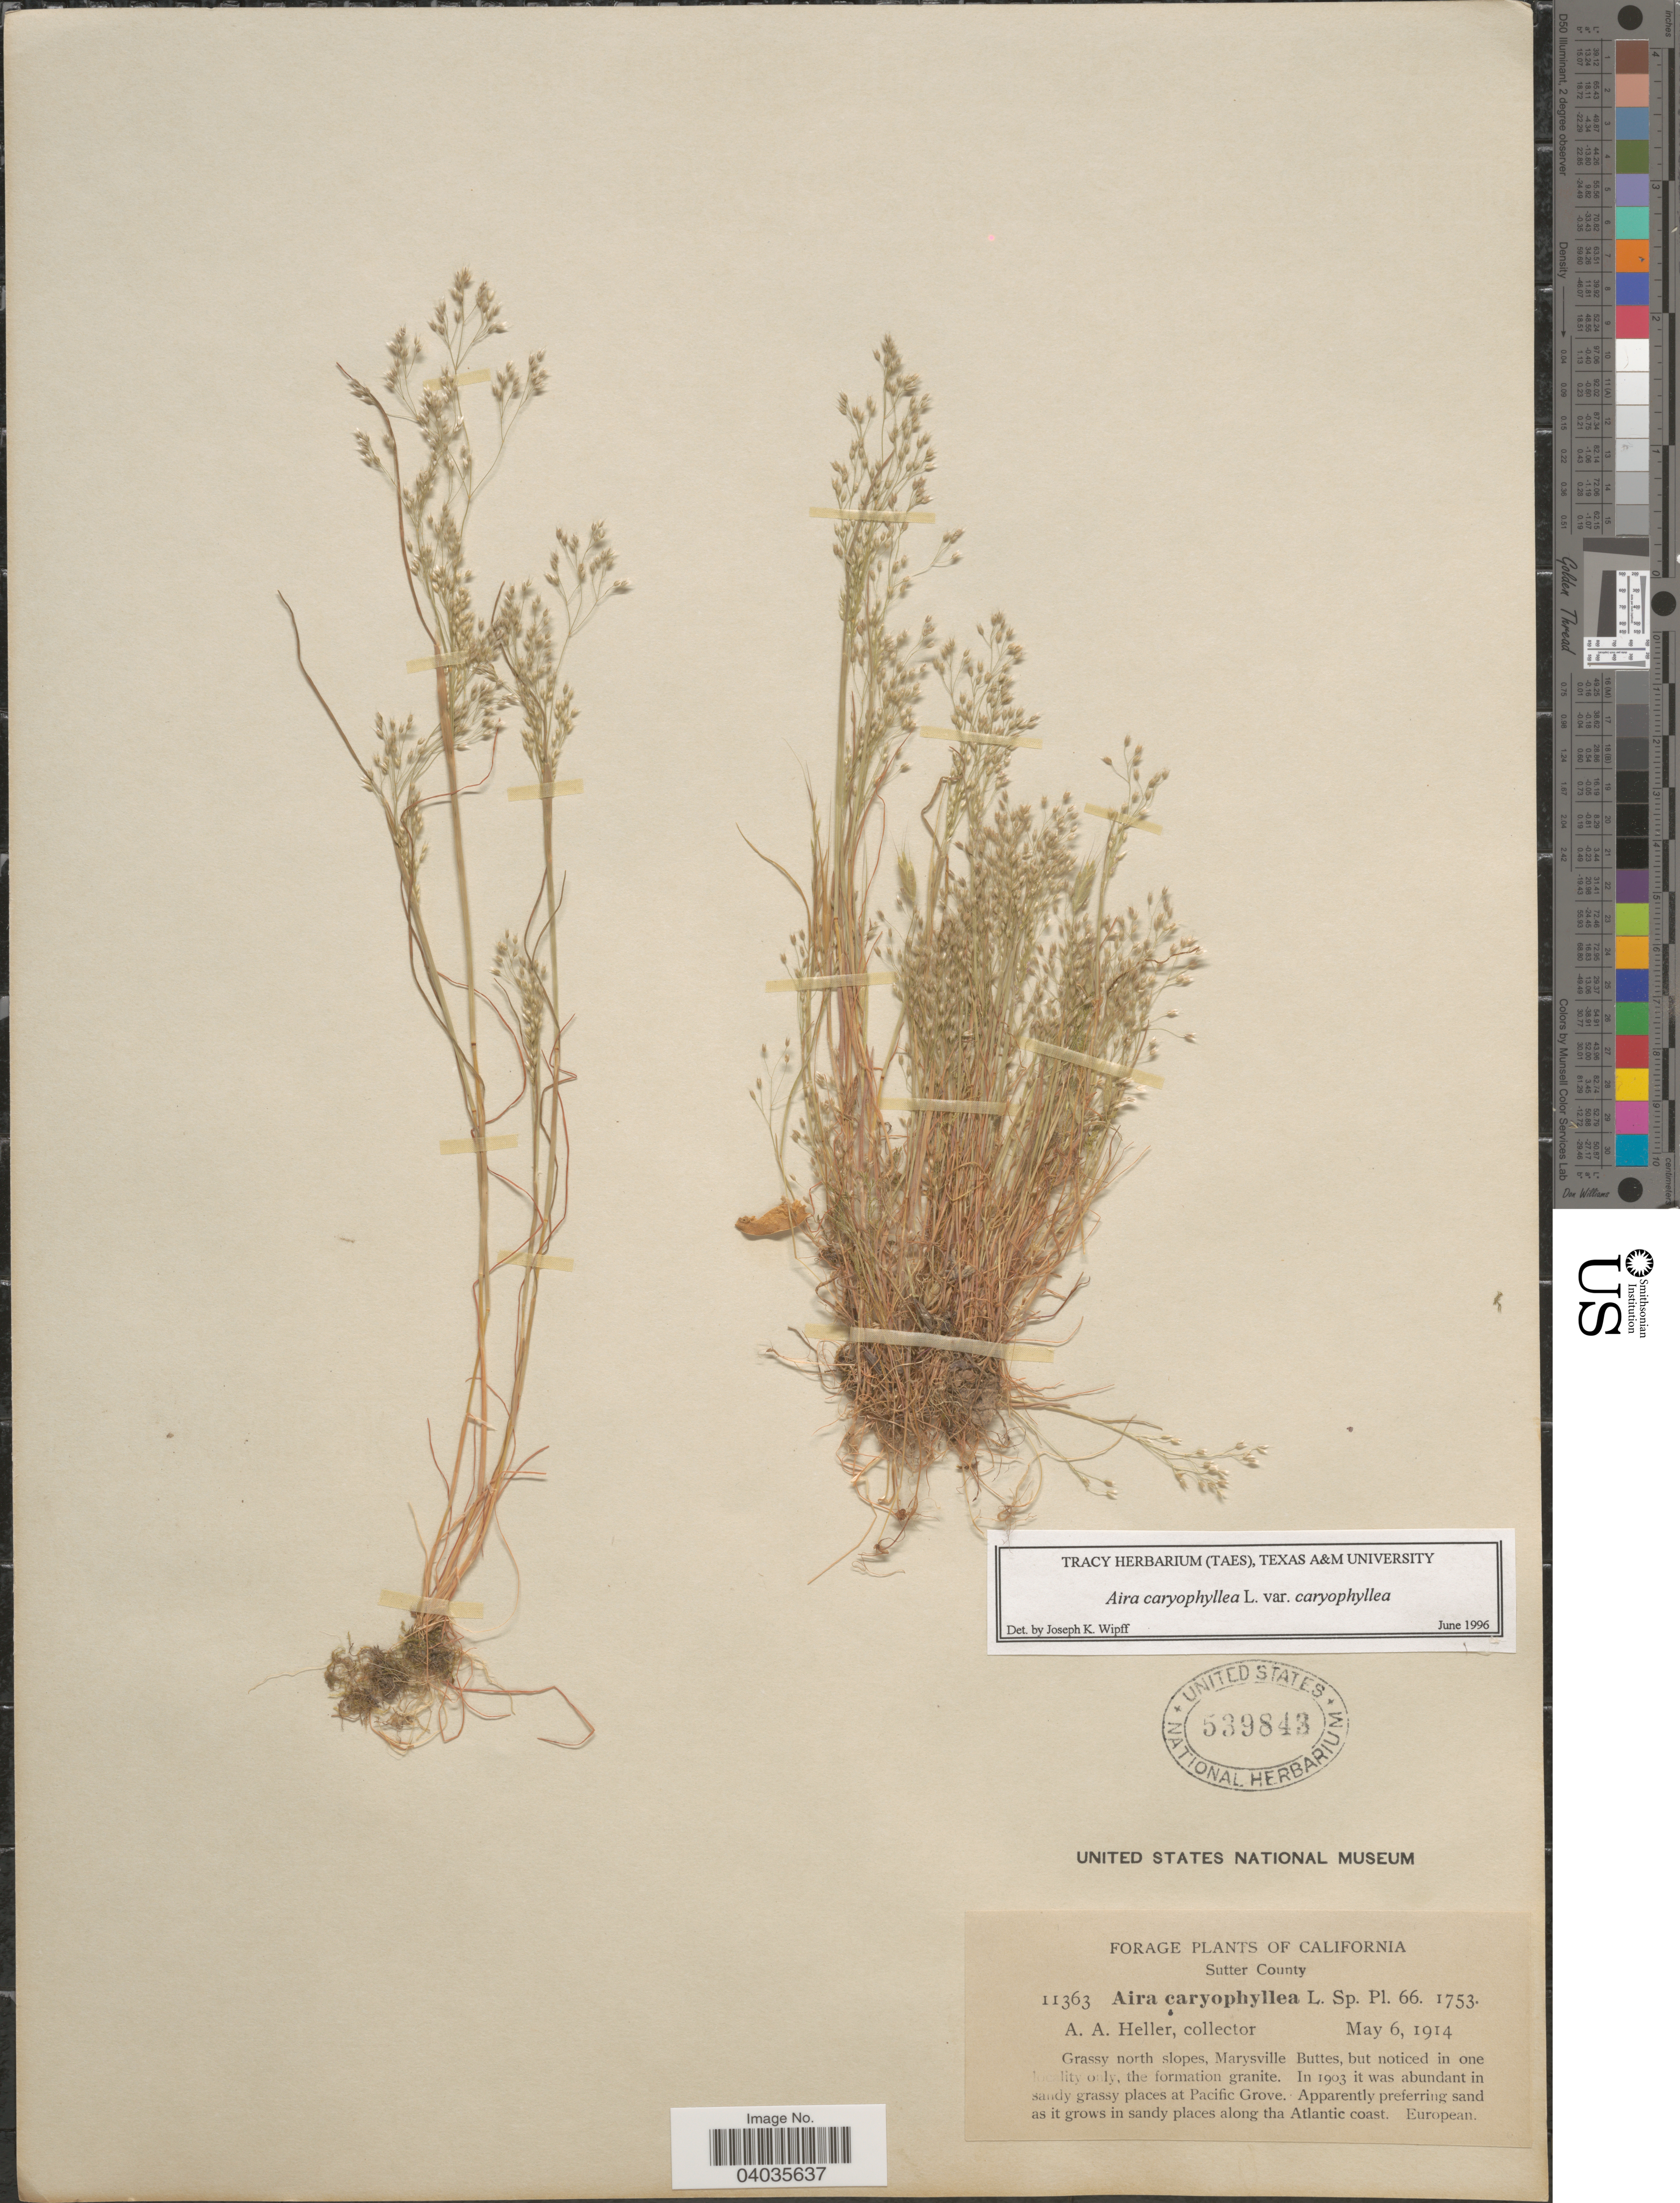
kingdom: Plantae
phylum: Tracheophyta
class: Liliopsida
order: Poales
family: Poaceae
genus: Aira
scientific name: Aira caryophyllea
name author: L.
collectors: A. A. Heller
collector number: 11363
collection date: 1914-05-06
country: United States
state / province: California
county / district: Sutter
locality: Sutter County. Grassy north slopes, Marysville Buttes.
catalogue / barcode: US 539843